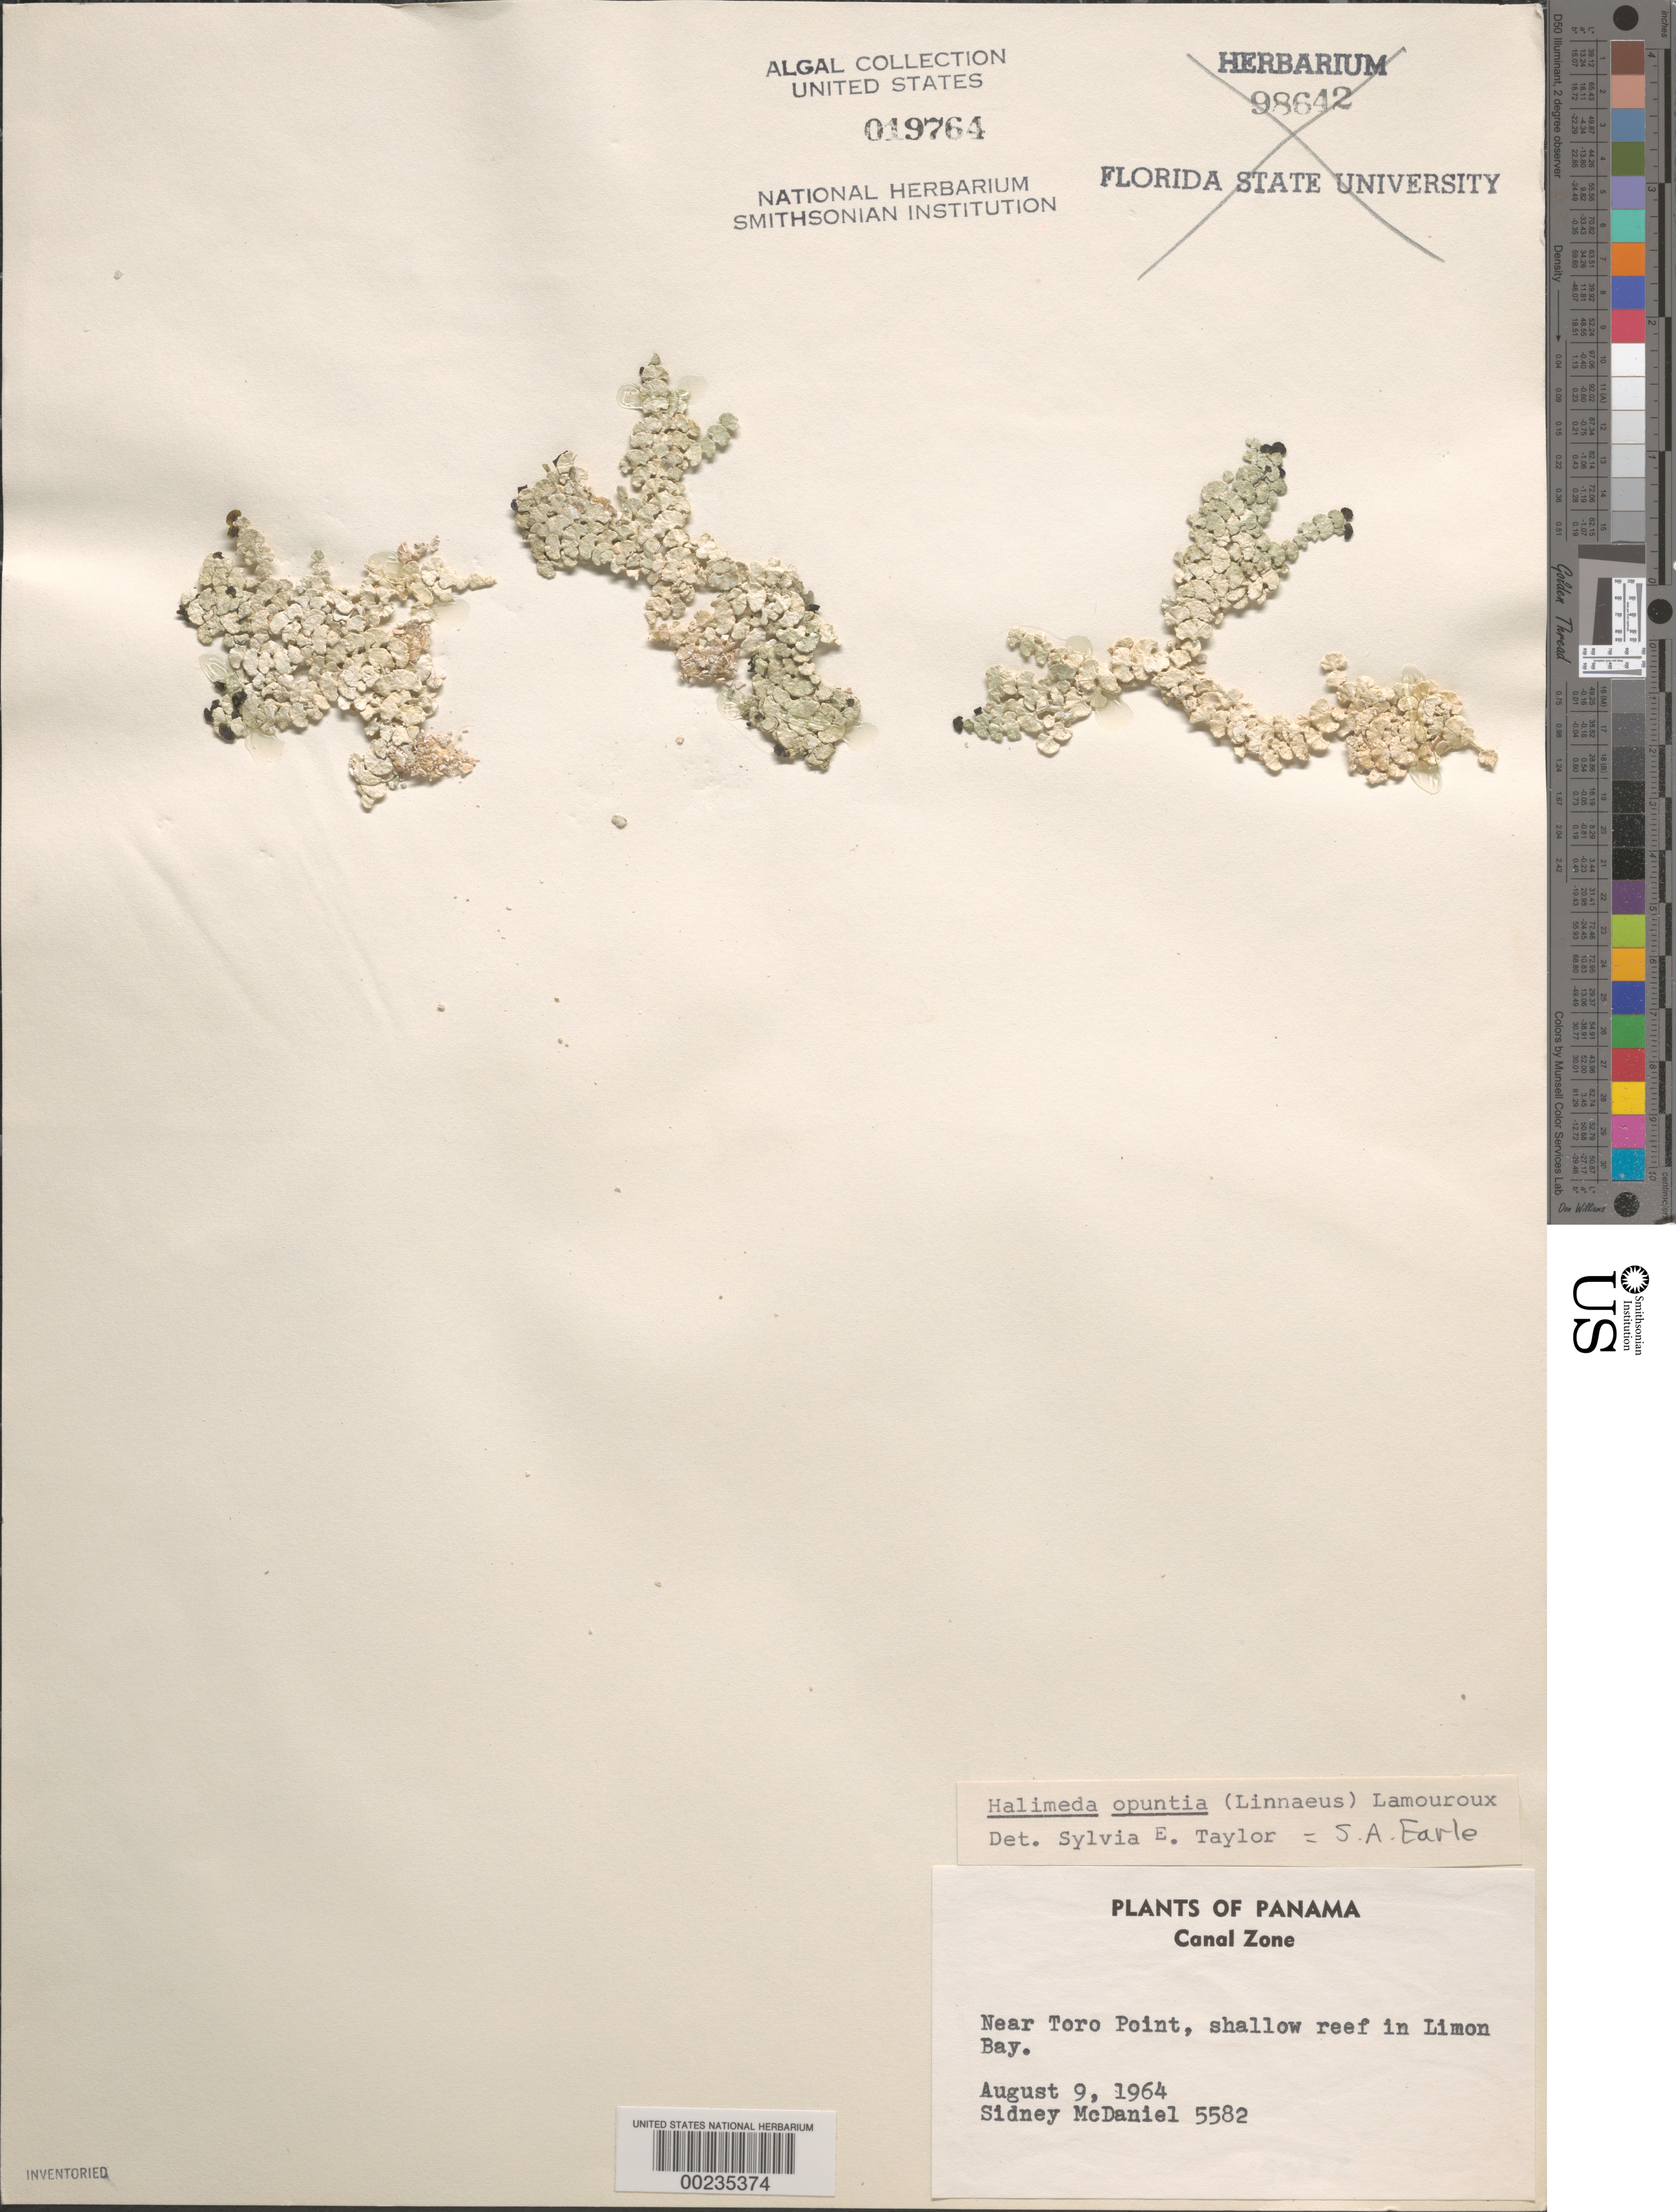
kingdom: Plantae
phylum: Chlorophyta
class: Ulvophyceae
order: Bryopsidales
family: Halimedaceae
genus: Halimeda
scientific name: Halimeda opuntia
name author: (L.) J.V.Lamouroux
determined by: Earle, S. A.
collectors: S. McDaniel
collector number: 5582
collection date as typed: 09 Aug 1964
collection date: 1964-08-09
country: Panama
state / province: Colón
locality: Limon Bay, near Toro Point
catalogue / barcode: US 19764